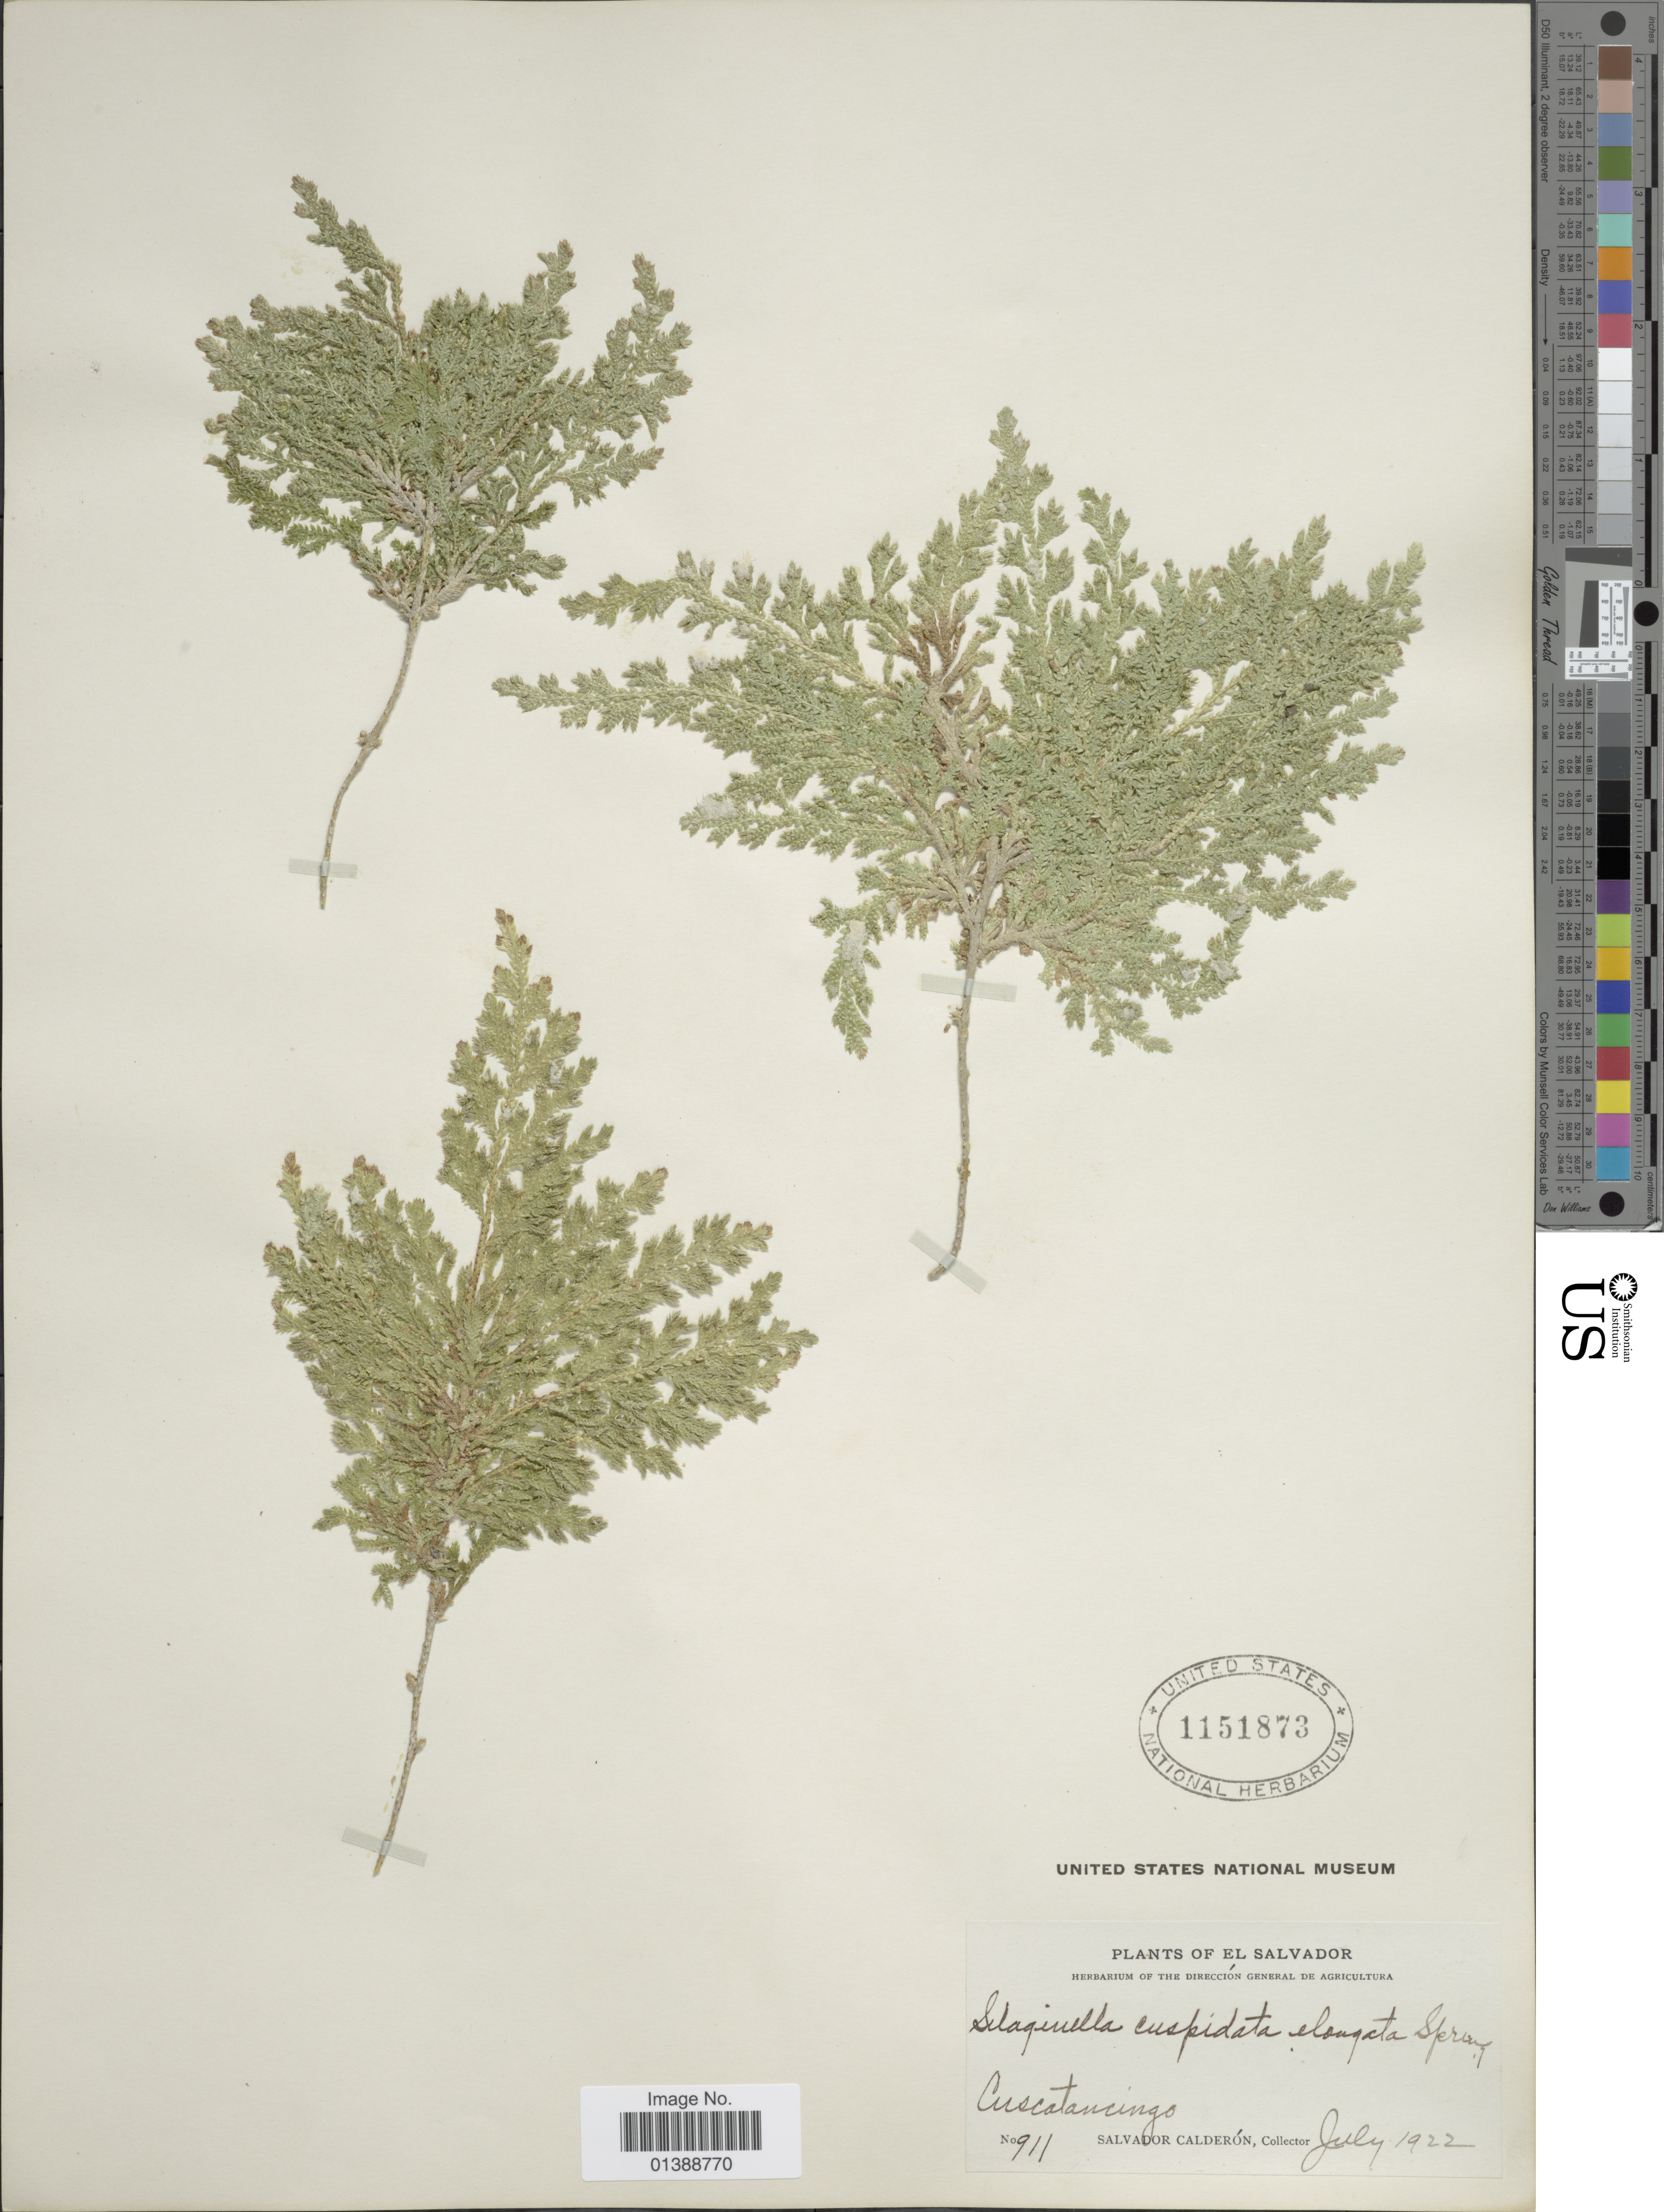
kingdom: Plantae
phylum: Tracheophyta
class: Lycopodiopsida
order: Selaginellales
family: Selaginellaceae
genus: Selaginella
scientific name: Selaginella pallescens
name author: (C. Presl) Spring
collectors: S. Calderón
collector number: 911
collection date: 1922-07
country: El Salvador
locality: Cuscatancingo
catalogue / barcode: US 1151873